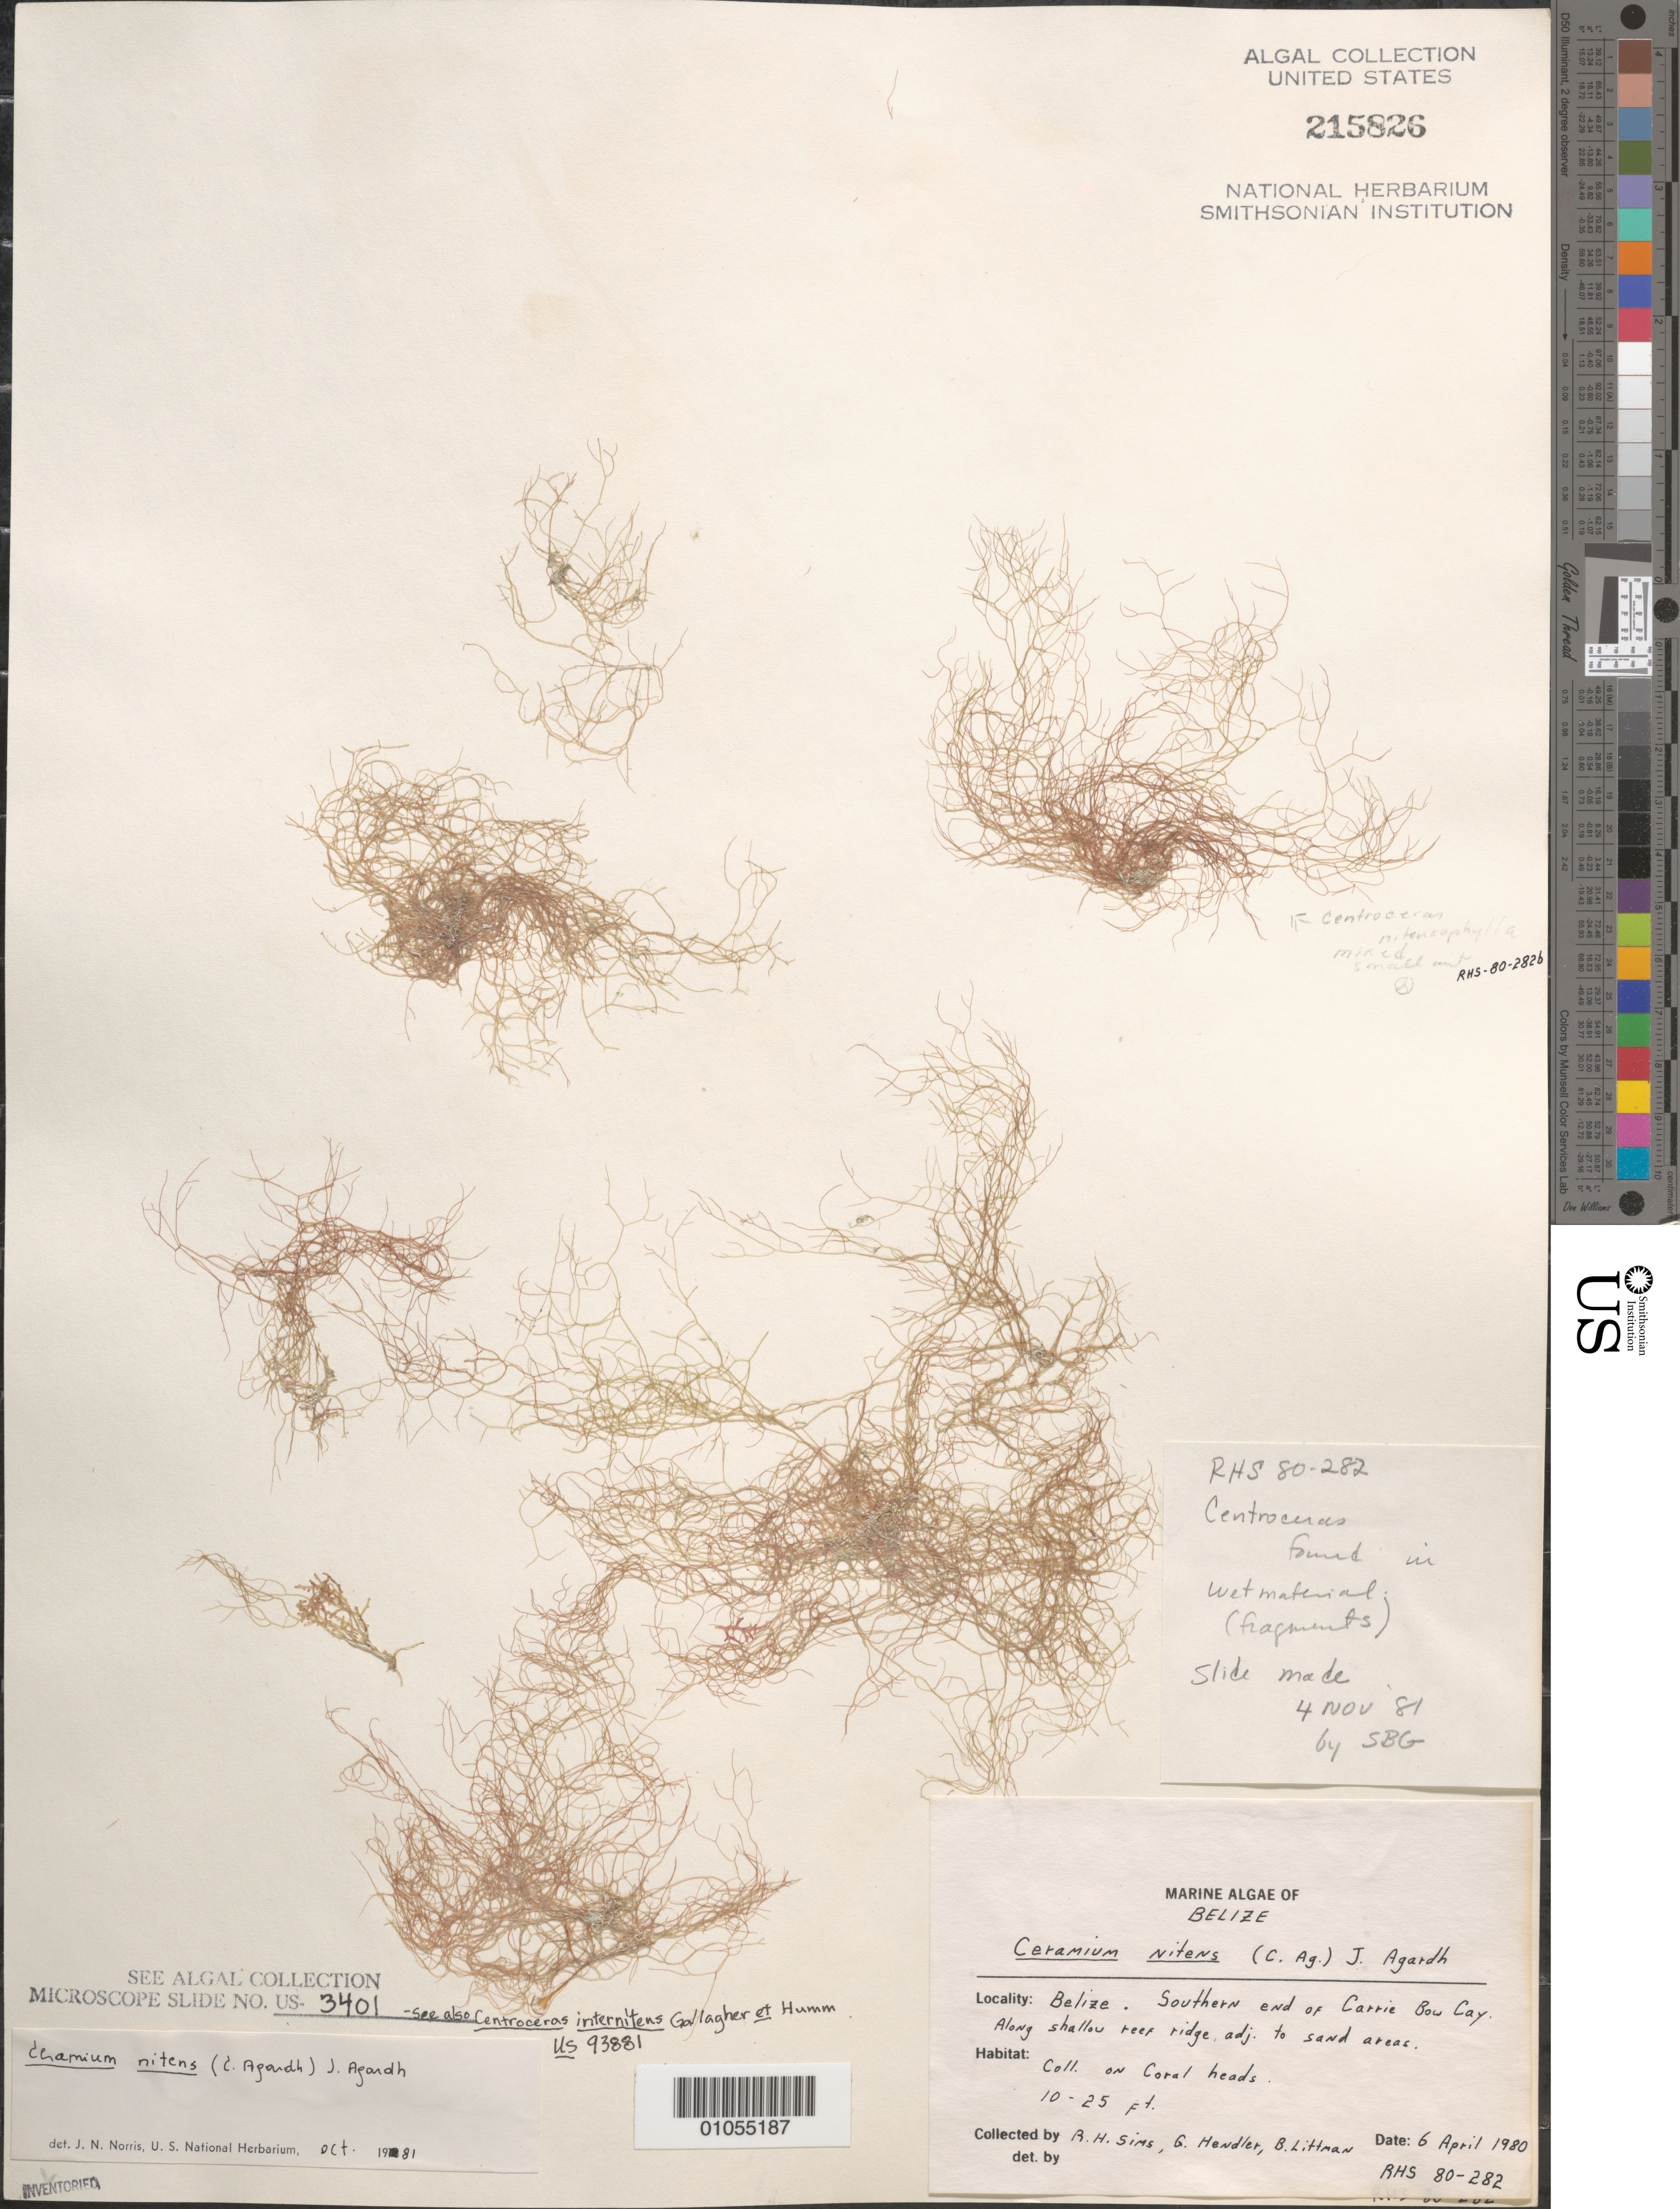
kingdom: Plantae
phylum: Rhodophyta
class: Florideophyceae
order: Ceramiales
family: Ceramiaceae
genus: Ceramium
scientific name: Ceramium nitens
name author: (C. Agardh) J. Agardh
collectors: R. H. Sims, G. Hendler & B. Littman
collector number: RHS 80-282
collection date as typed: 06 Apr 1980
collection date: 1980-04-06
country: Belize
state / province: Stann Creek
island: Carrie Bow Cay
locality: Off the cay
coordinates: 16 48'N, 88 05'W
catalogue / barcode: US 215826